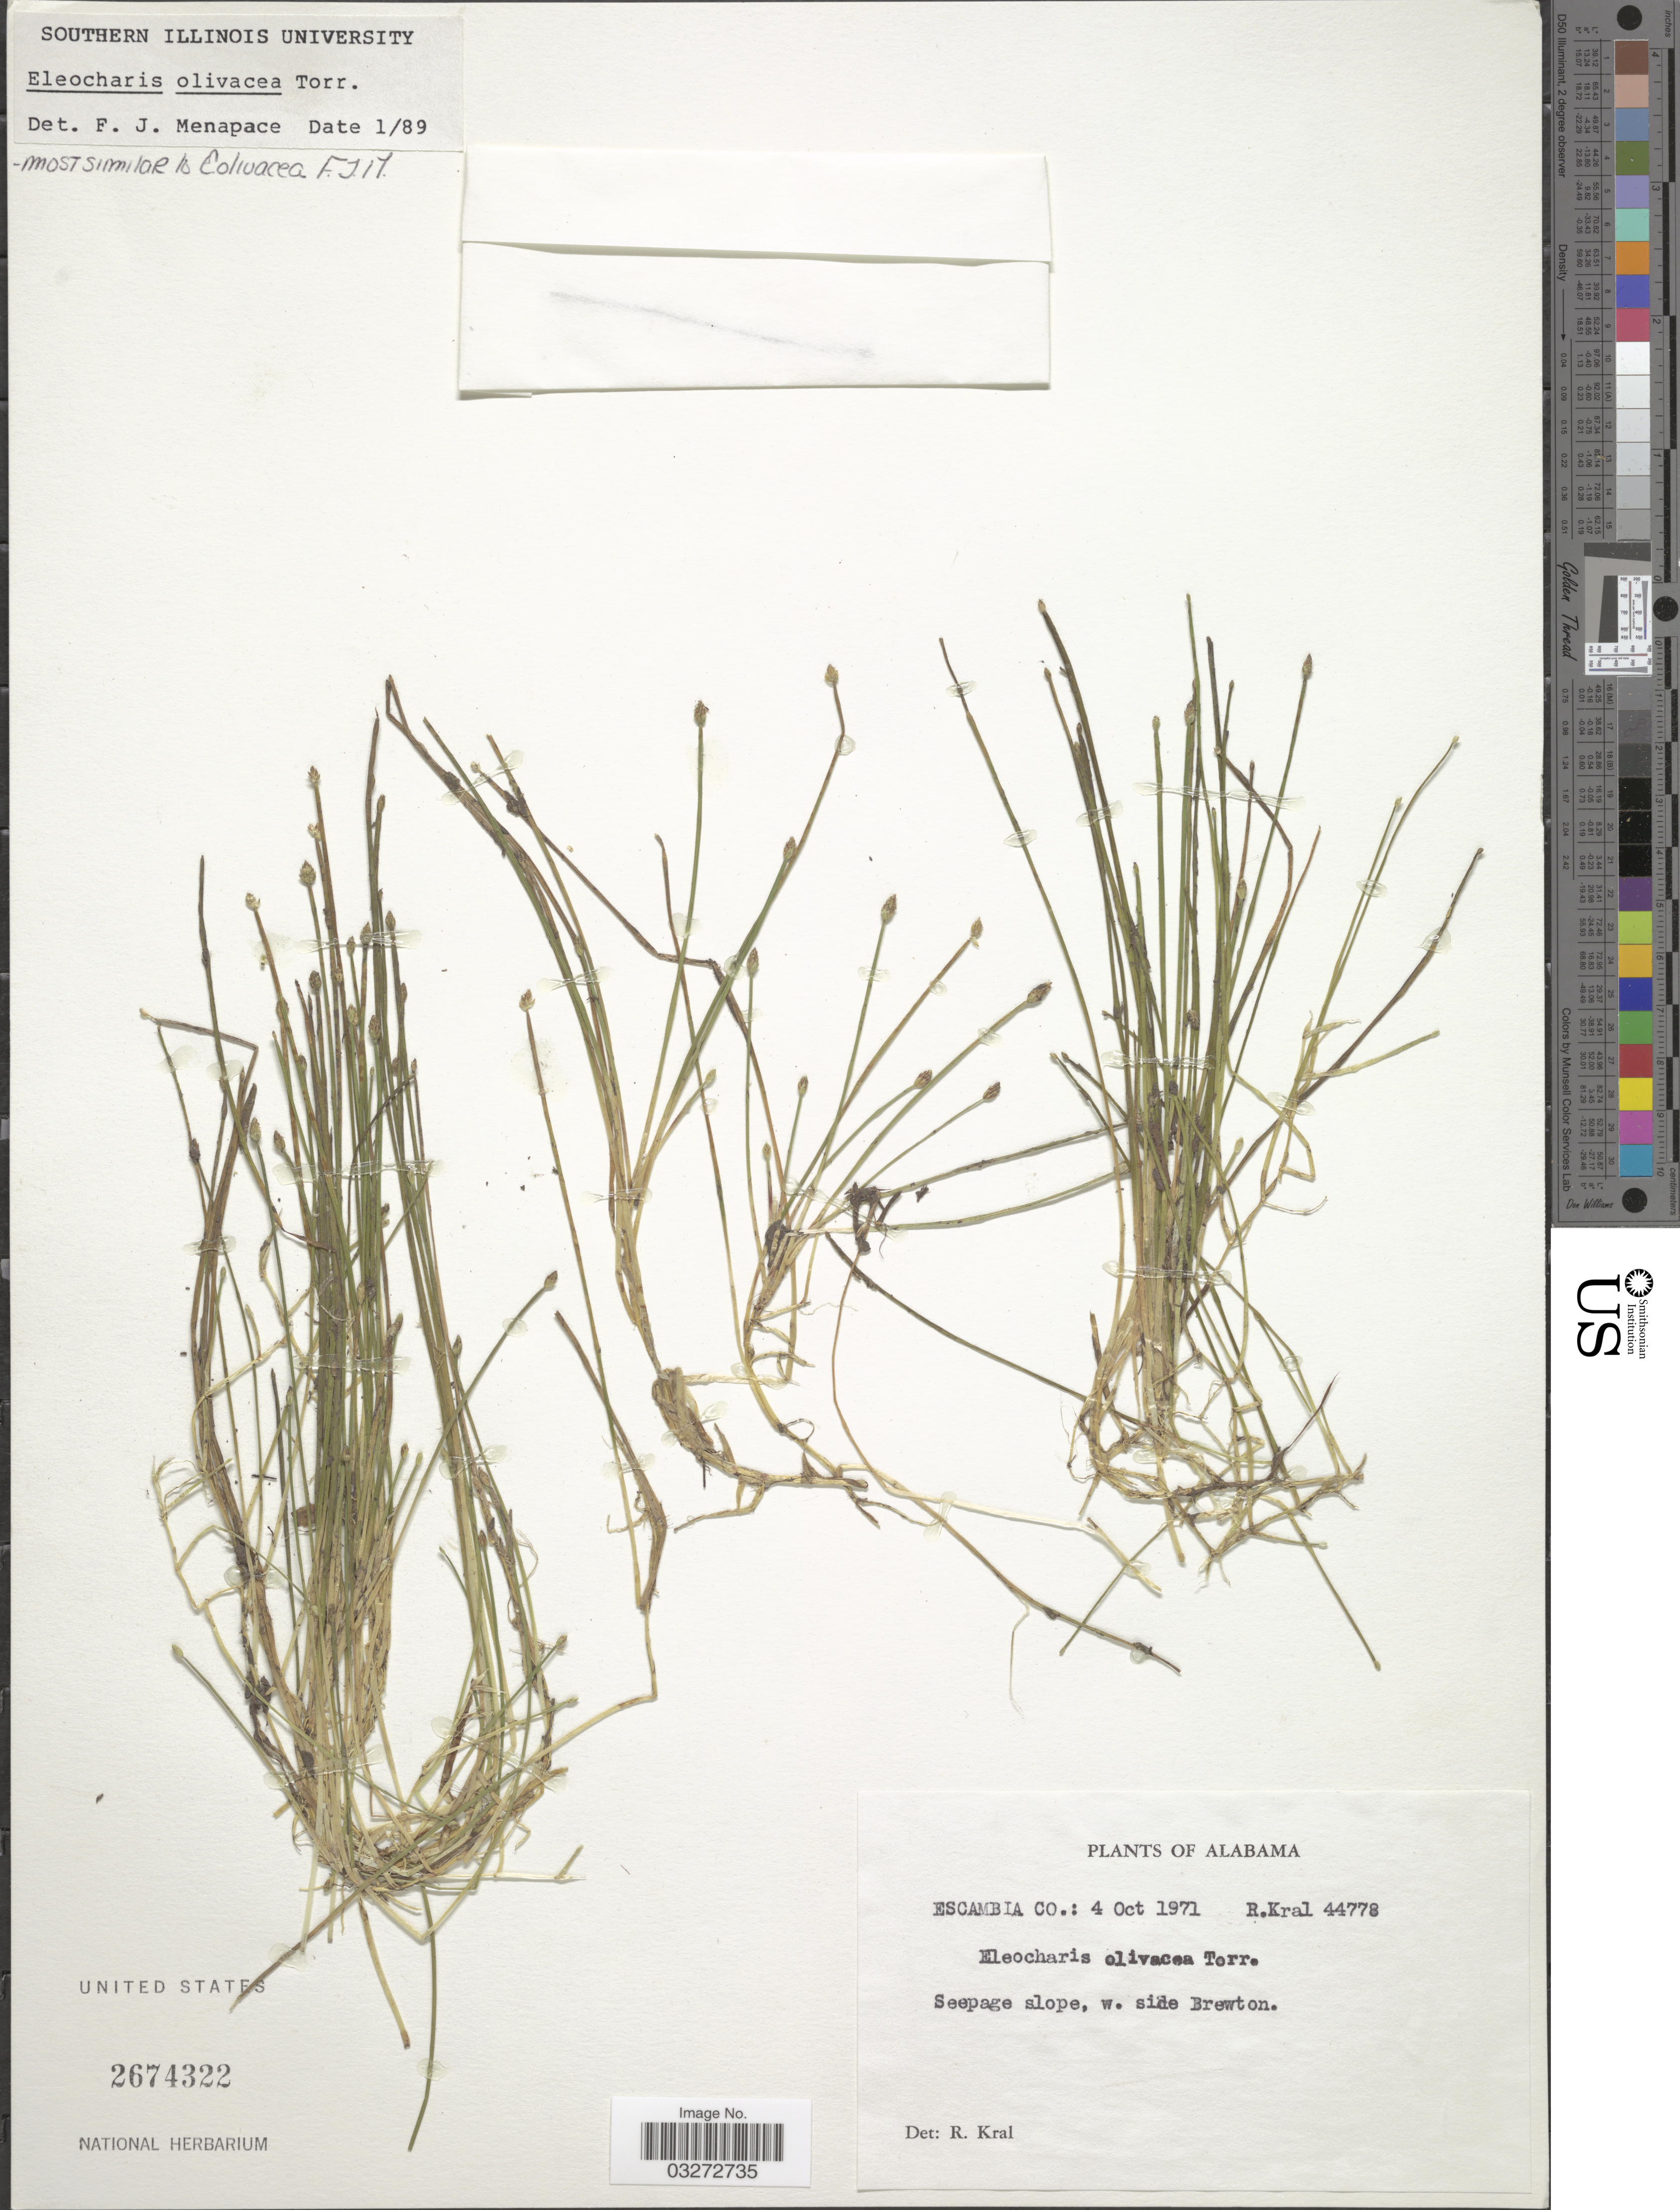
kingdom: Plantae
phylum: Tracheophyta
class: Liliopsida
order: Poales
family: Cyperaceae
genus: Eleocharis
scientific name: Eleocharis olivacea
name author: Torr.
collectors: R. Kral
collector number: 44778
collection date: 1971-10-04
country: United States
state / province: Alabama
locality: Escambia Co.: Seepage slope, w. side Brewton.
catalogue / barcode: US 2674322